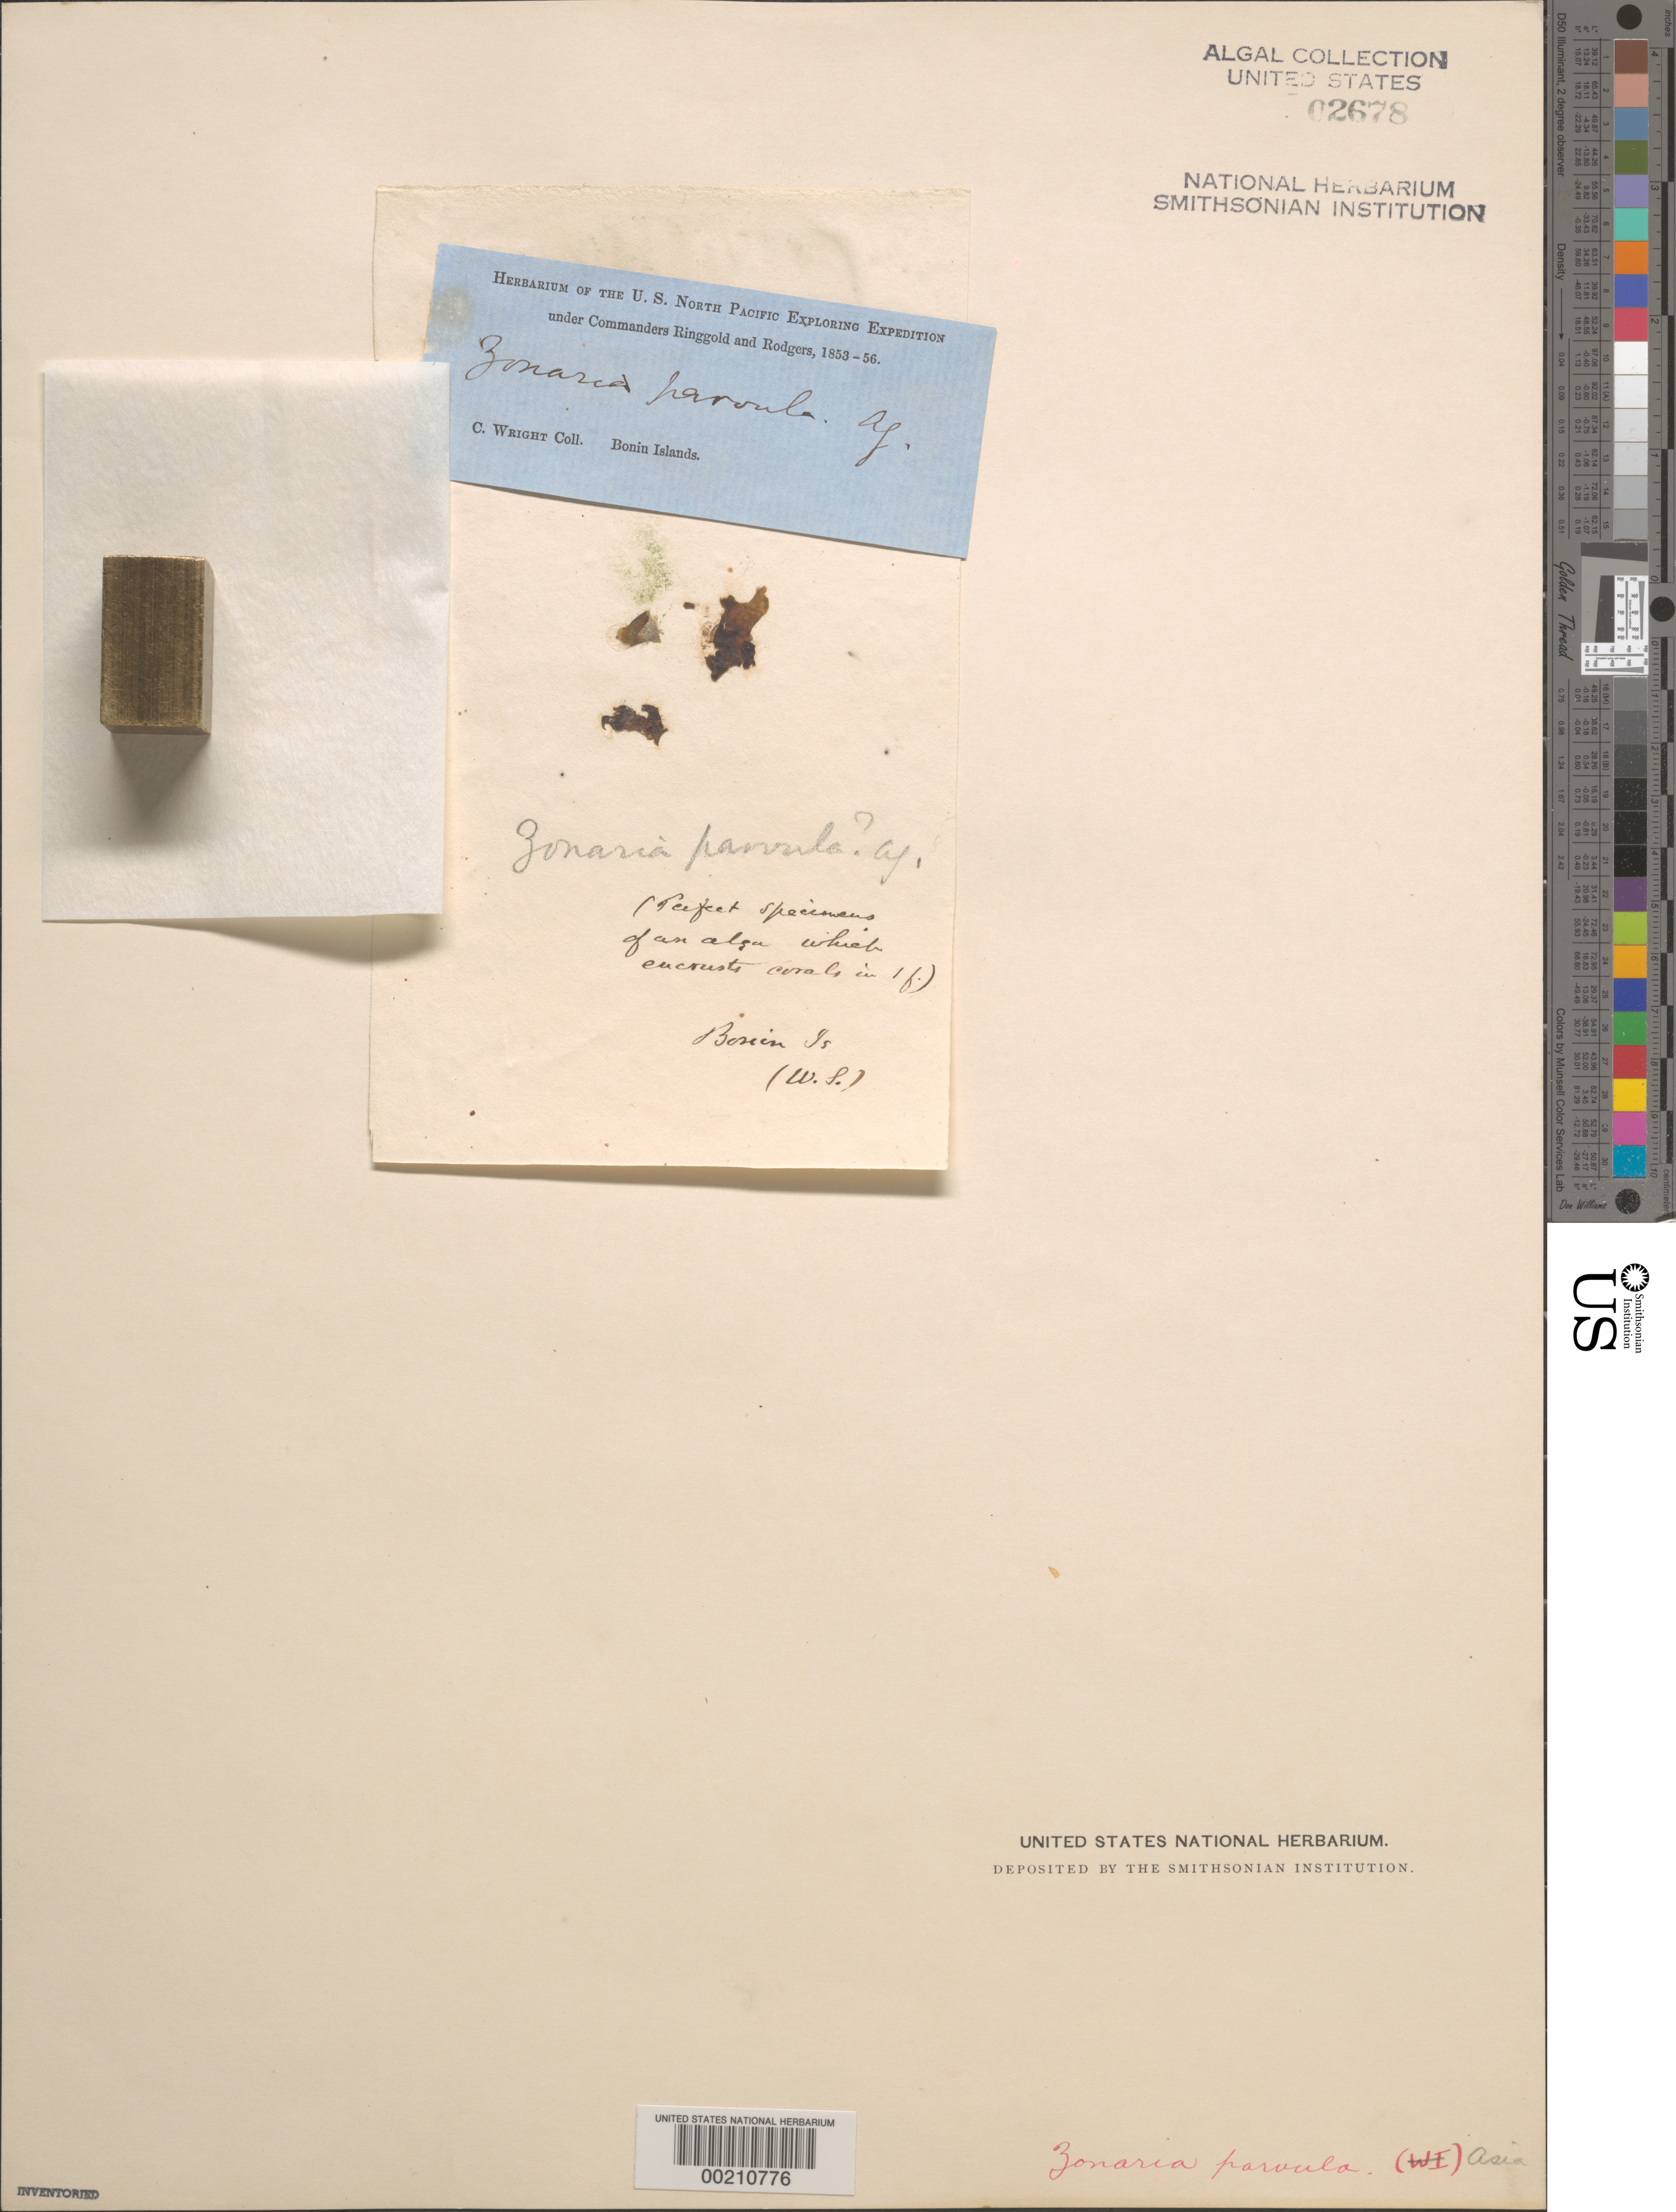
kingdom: Chromista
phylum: Ochrophyta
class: Phaeophyceae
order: Cutleriales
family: Cutleriaceae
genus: Cutleria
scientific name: Cutleria multifida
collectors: C. Wright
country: Japan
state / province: Tokyo, Federal City of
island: Bonin Is.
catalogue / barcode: US 2678